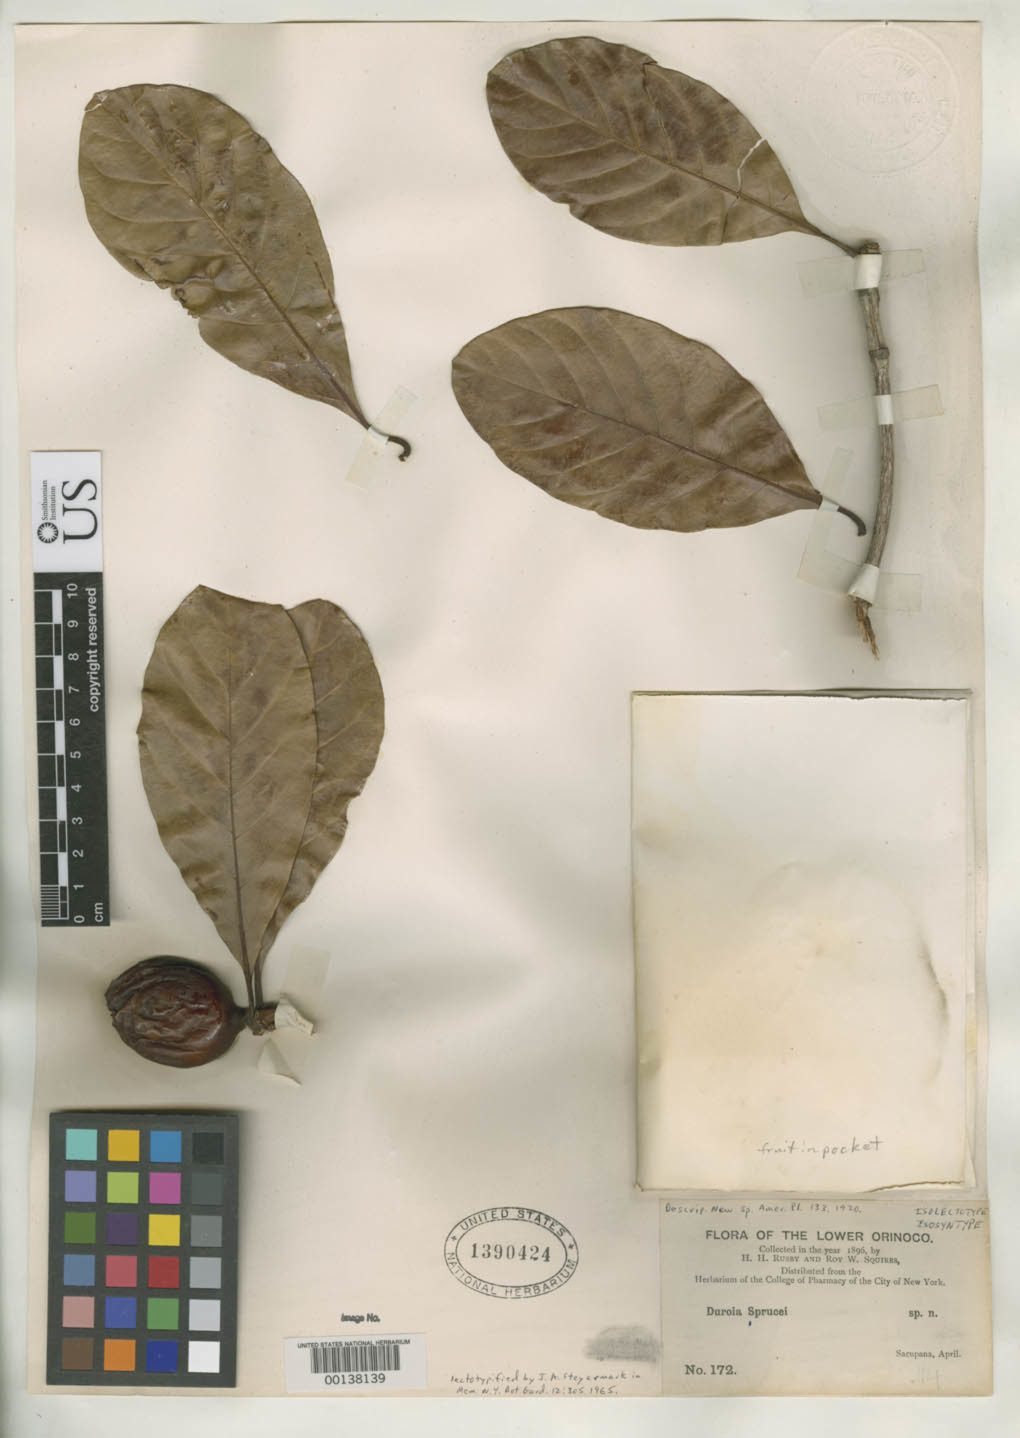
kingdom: Plantae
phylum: Tracheophyta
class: Magnoliopsida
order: Gentianales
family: Rubiaceae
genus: Duroia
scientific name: Duroia sprucei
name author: Rusby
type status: Isolectotype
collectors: H. H. Rusby & R. Squires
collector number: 172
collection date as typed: April 1896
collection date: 1896-04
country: Venezuela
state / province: Delta Amacuro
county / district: Antonio Díaz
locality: Lower Orinoco, Sacupana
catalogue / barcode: US 1390424